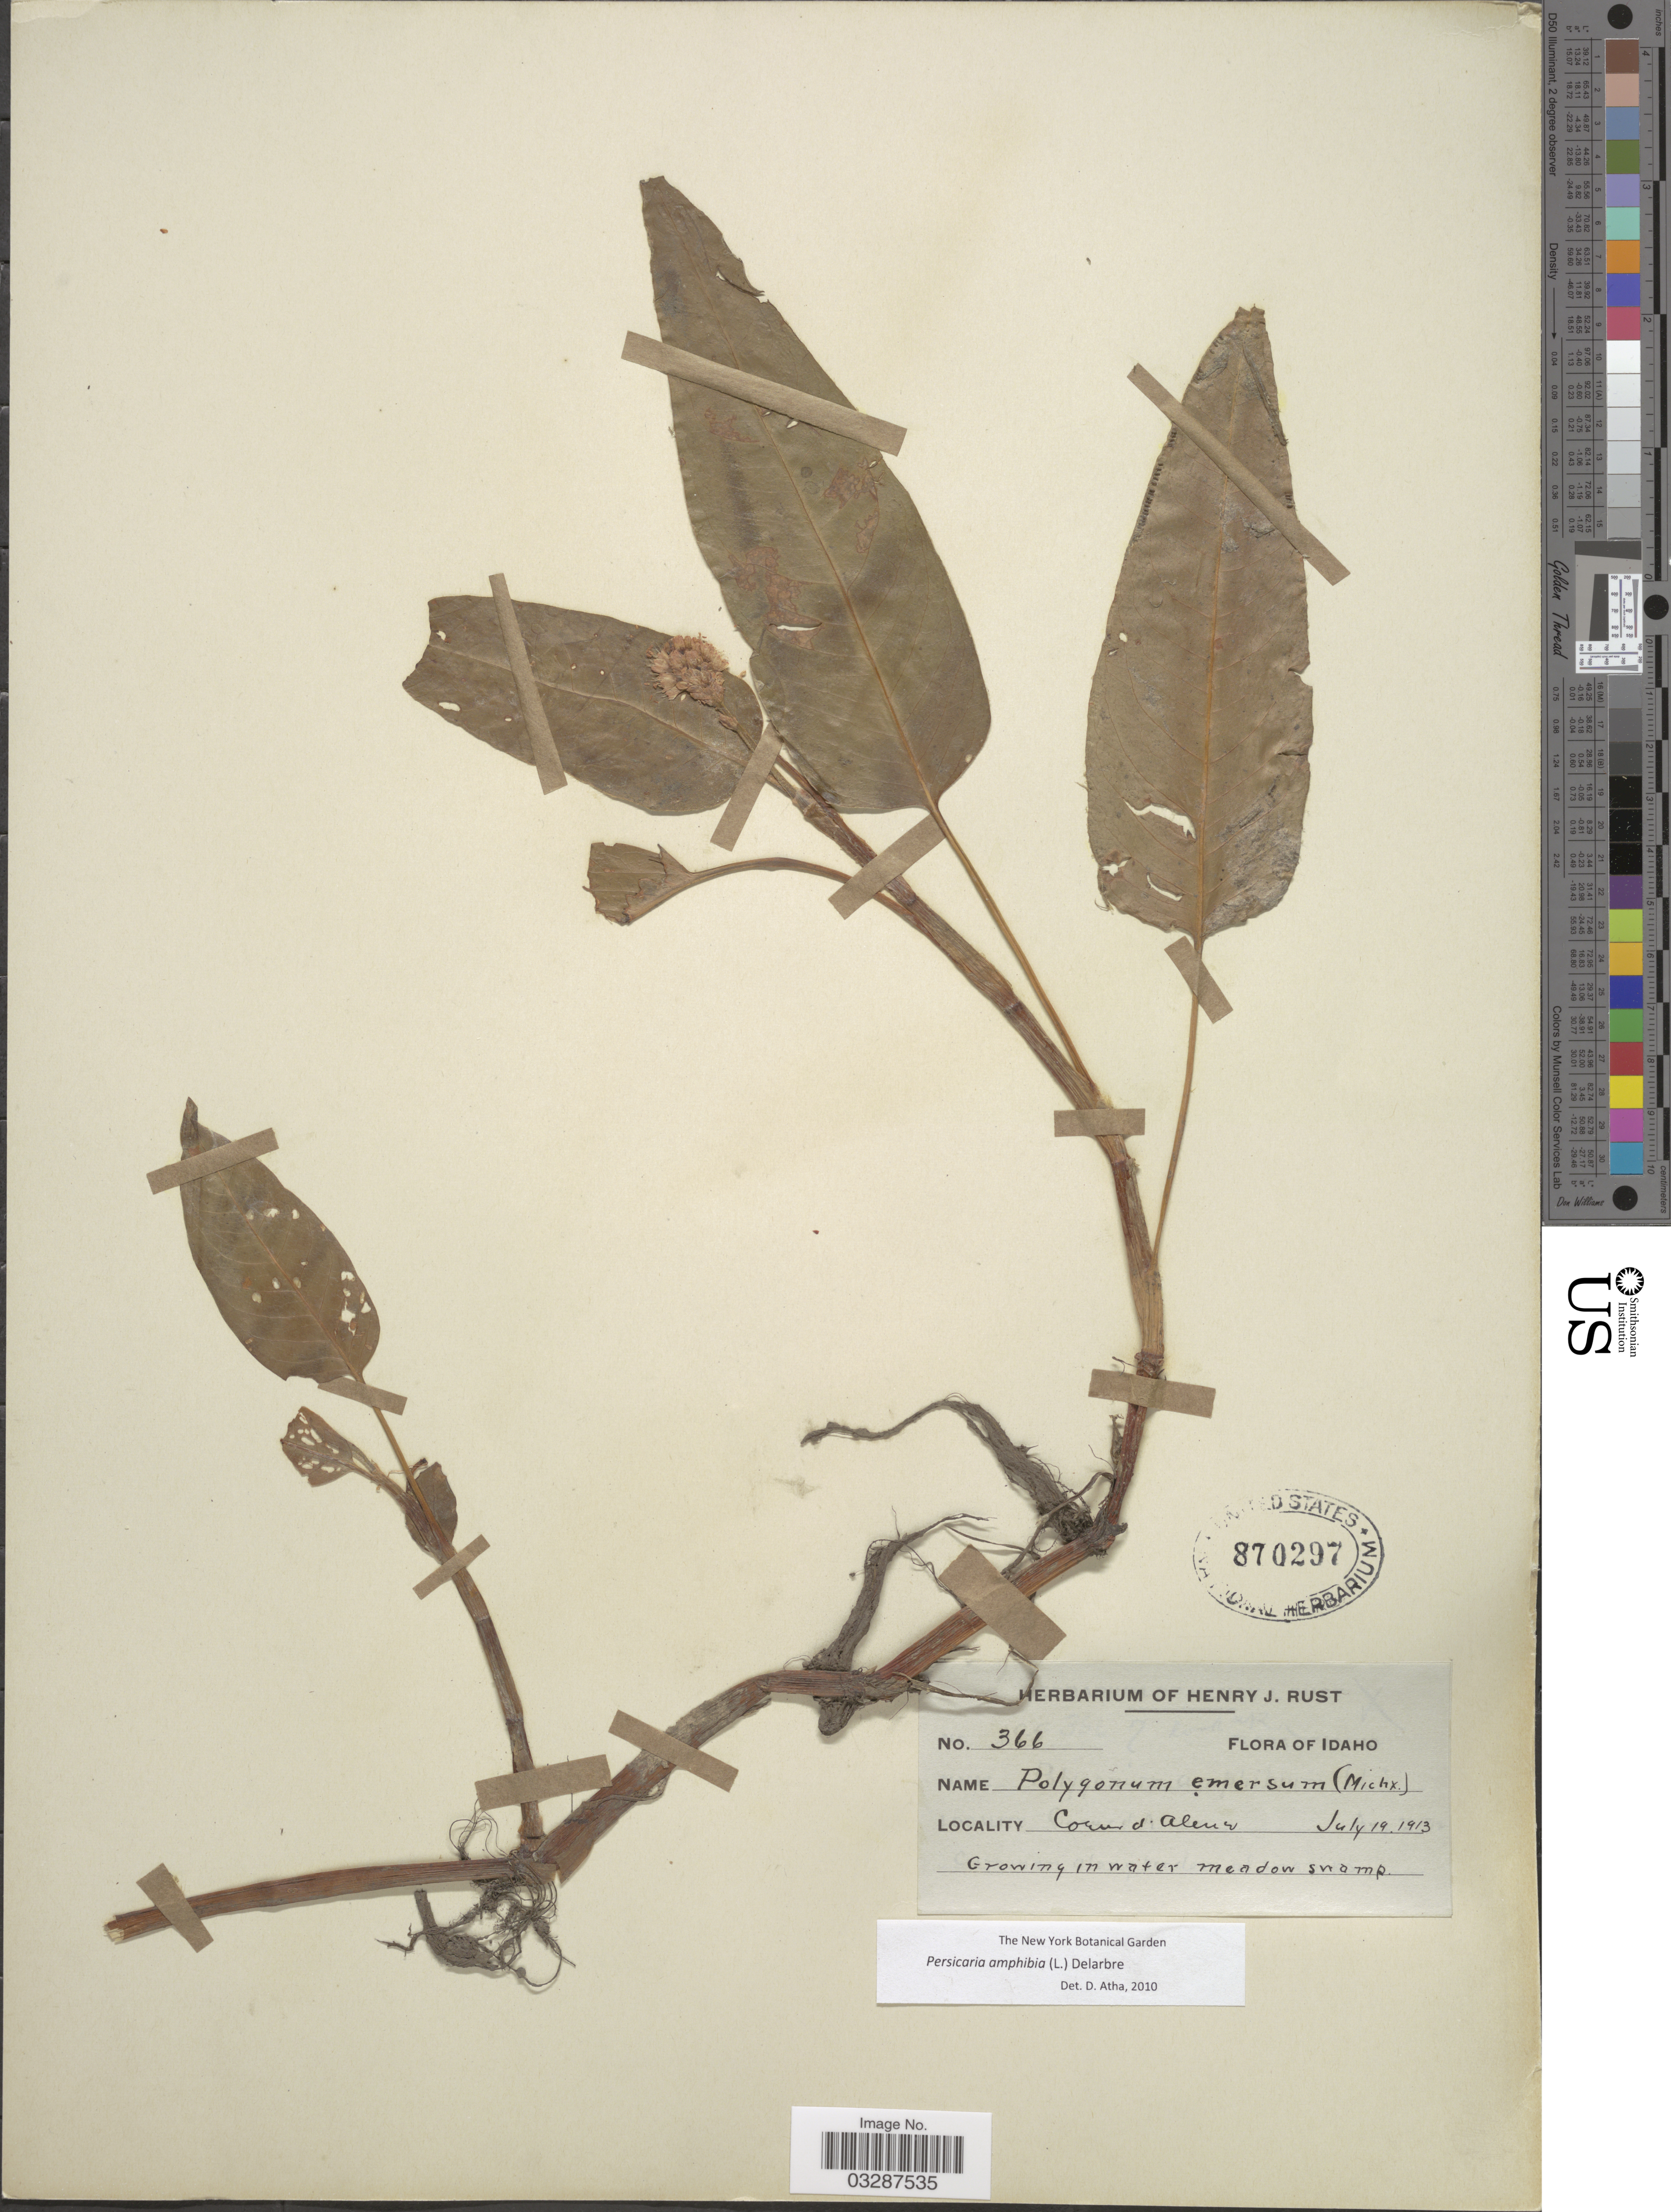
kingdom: Plantae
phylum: Tracheophyta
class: Magnoliopsida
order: Caryophyllales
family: Polygonaceae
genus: Persicaria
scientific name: Persicaria amphibia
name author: (L.) Delarbre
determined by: Atha, D. E.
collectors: ex herb. Henry J. Rust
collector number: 366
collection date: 1913-07-19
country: United States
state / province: Idaho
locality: Coeur d'Alene.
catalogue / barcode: US 870297